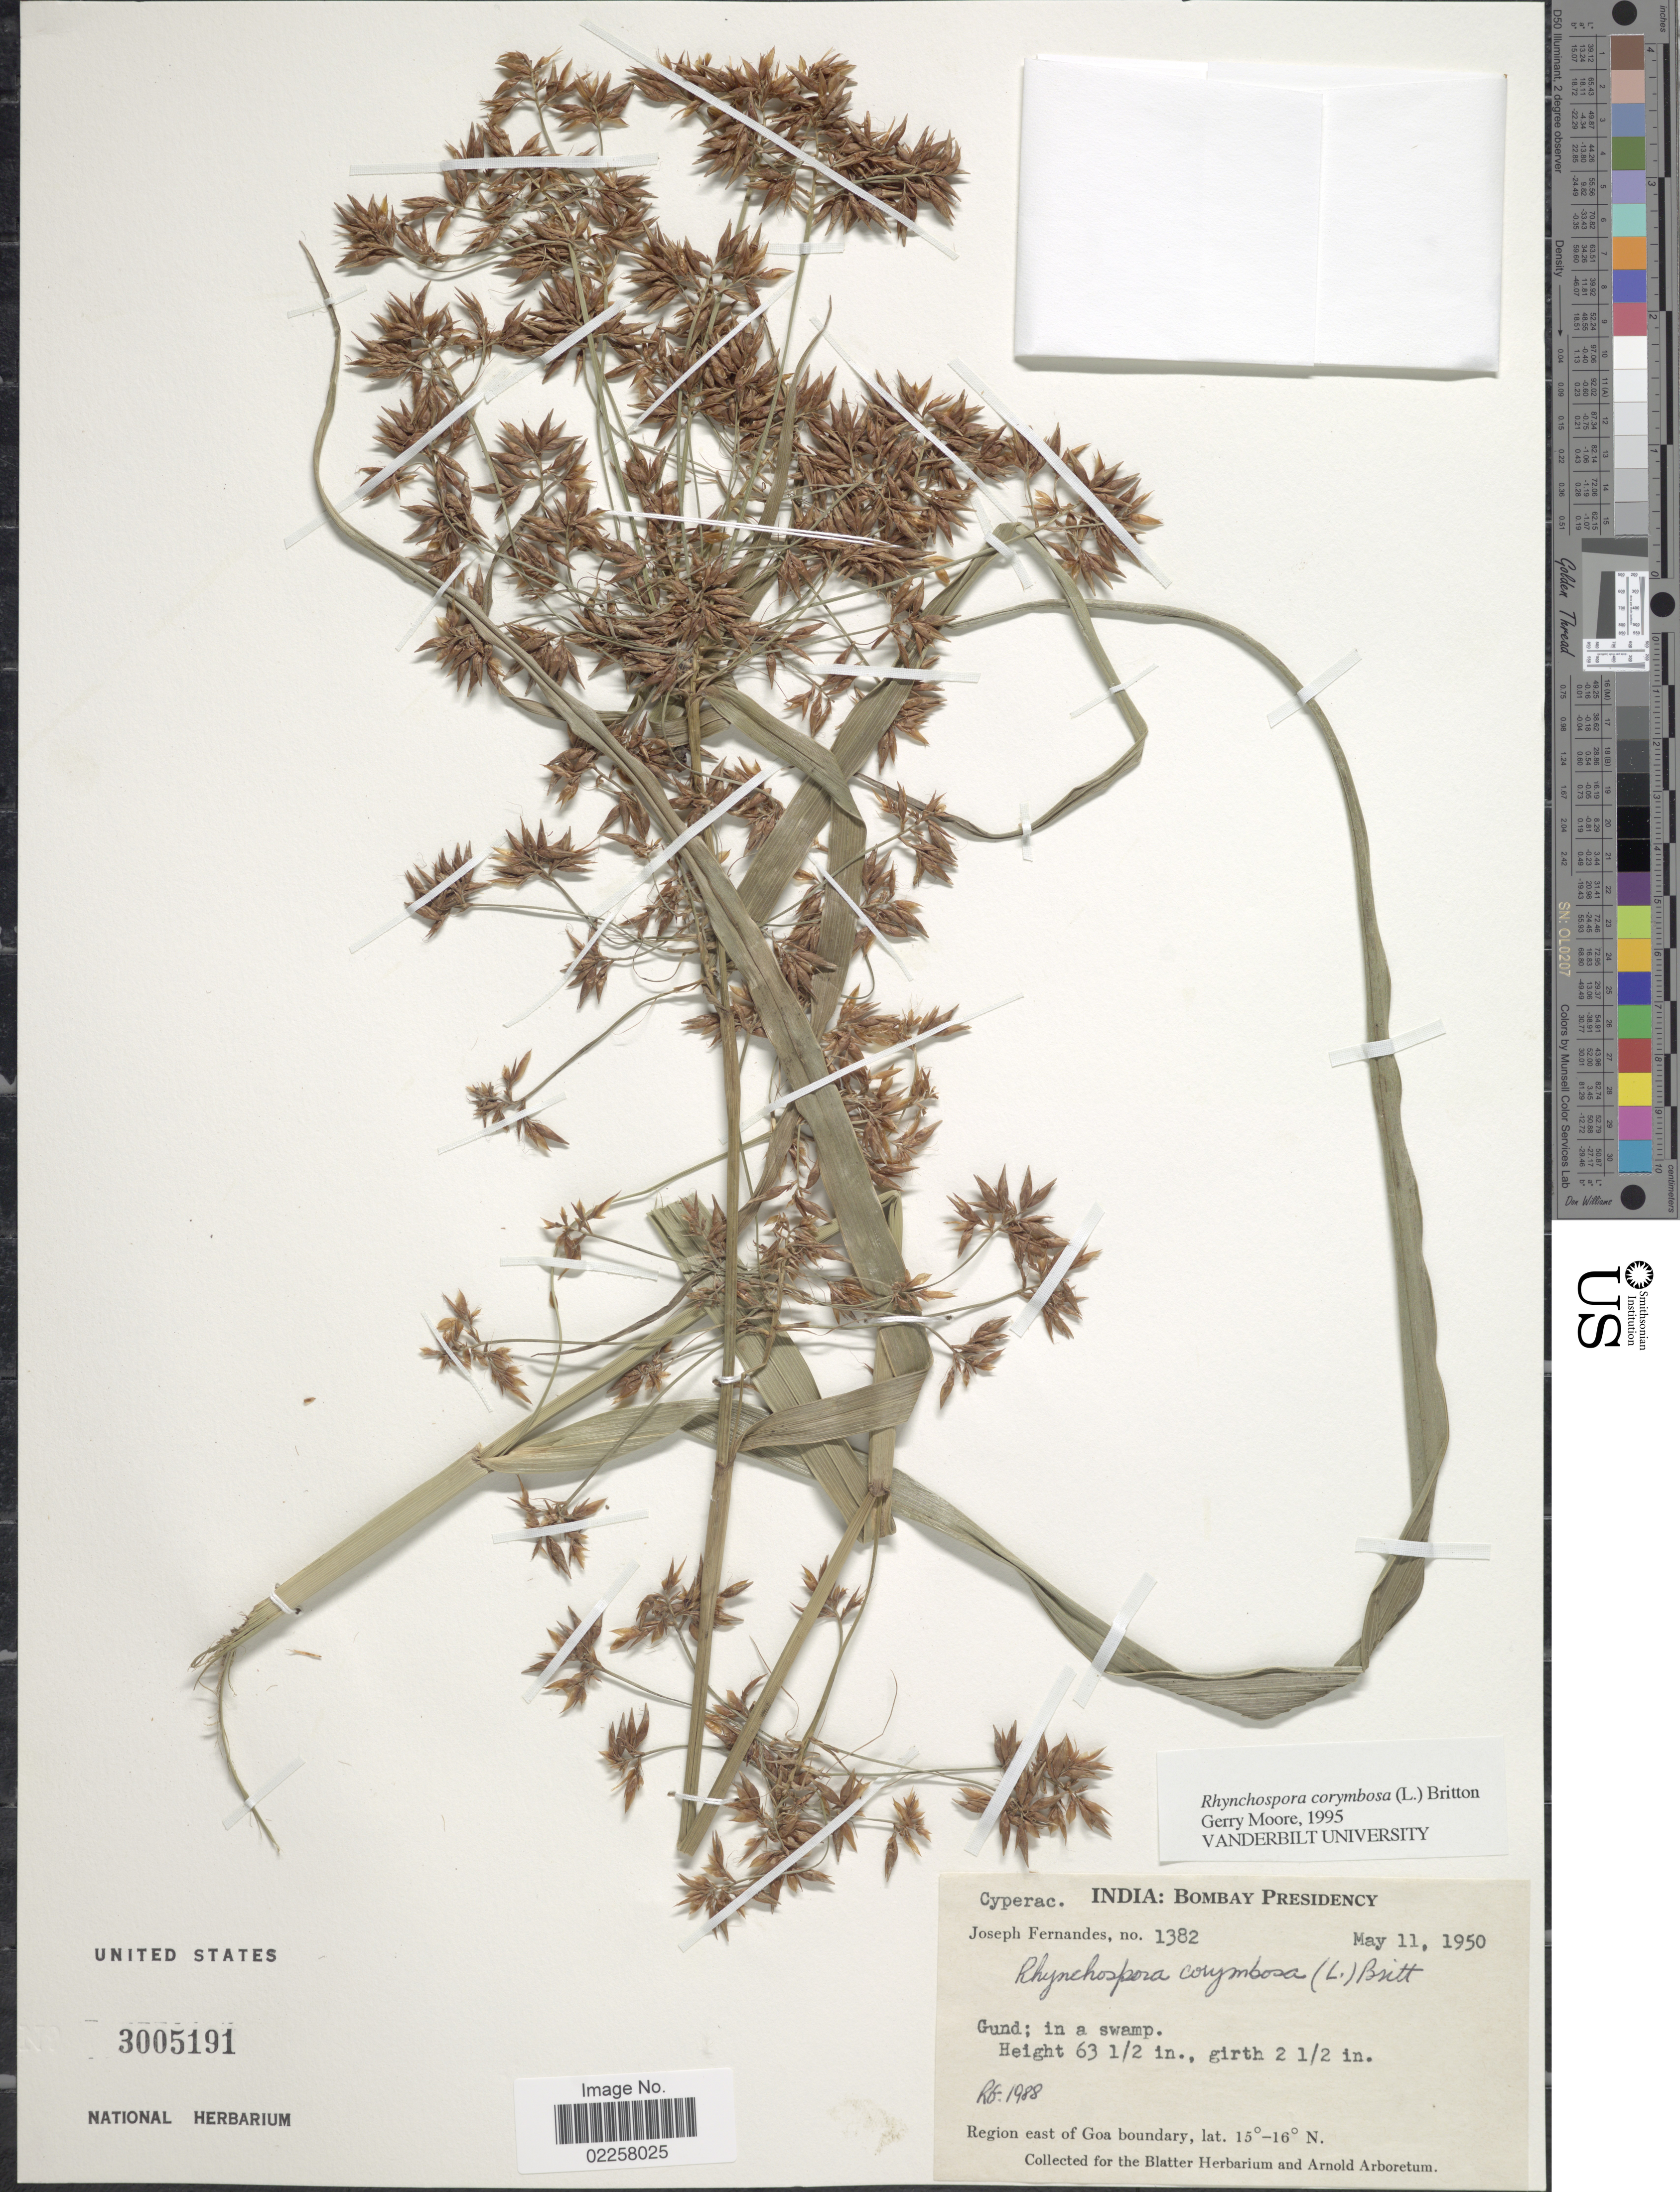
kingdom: Plantae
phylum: Tracheophyta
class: Liliopsida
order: Poales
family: Cyperaceae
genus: Rhynchospora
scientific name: Rhynchospora corymbosa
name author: (L.) Britton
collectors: J. Fernandes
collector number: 1382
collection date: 1950-05-11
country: India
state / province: Goa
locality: Bombay Presidency. Region east of Goa boundary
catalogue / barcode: US 3005191